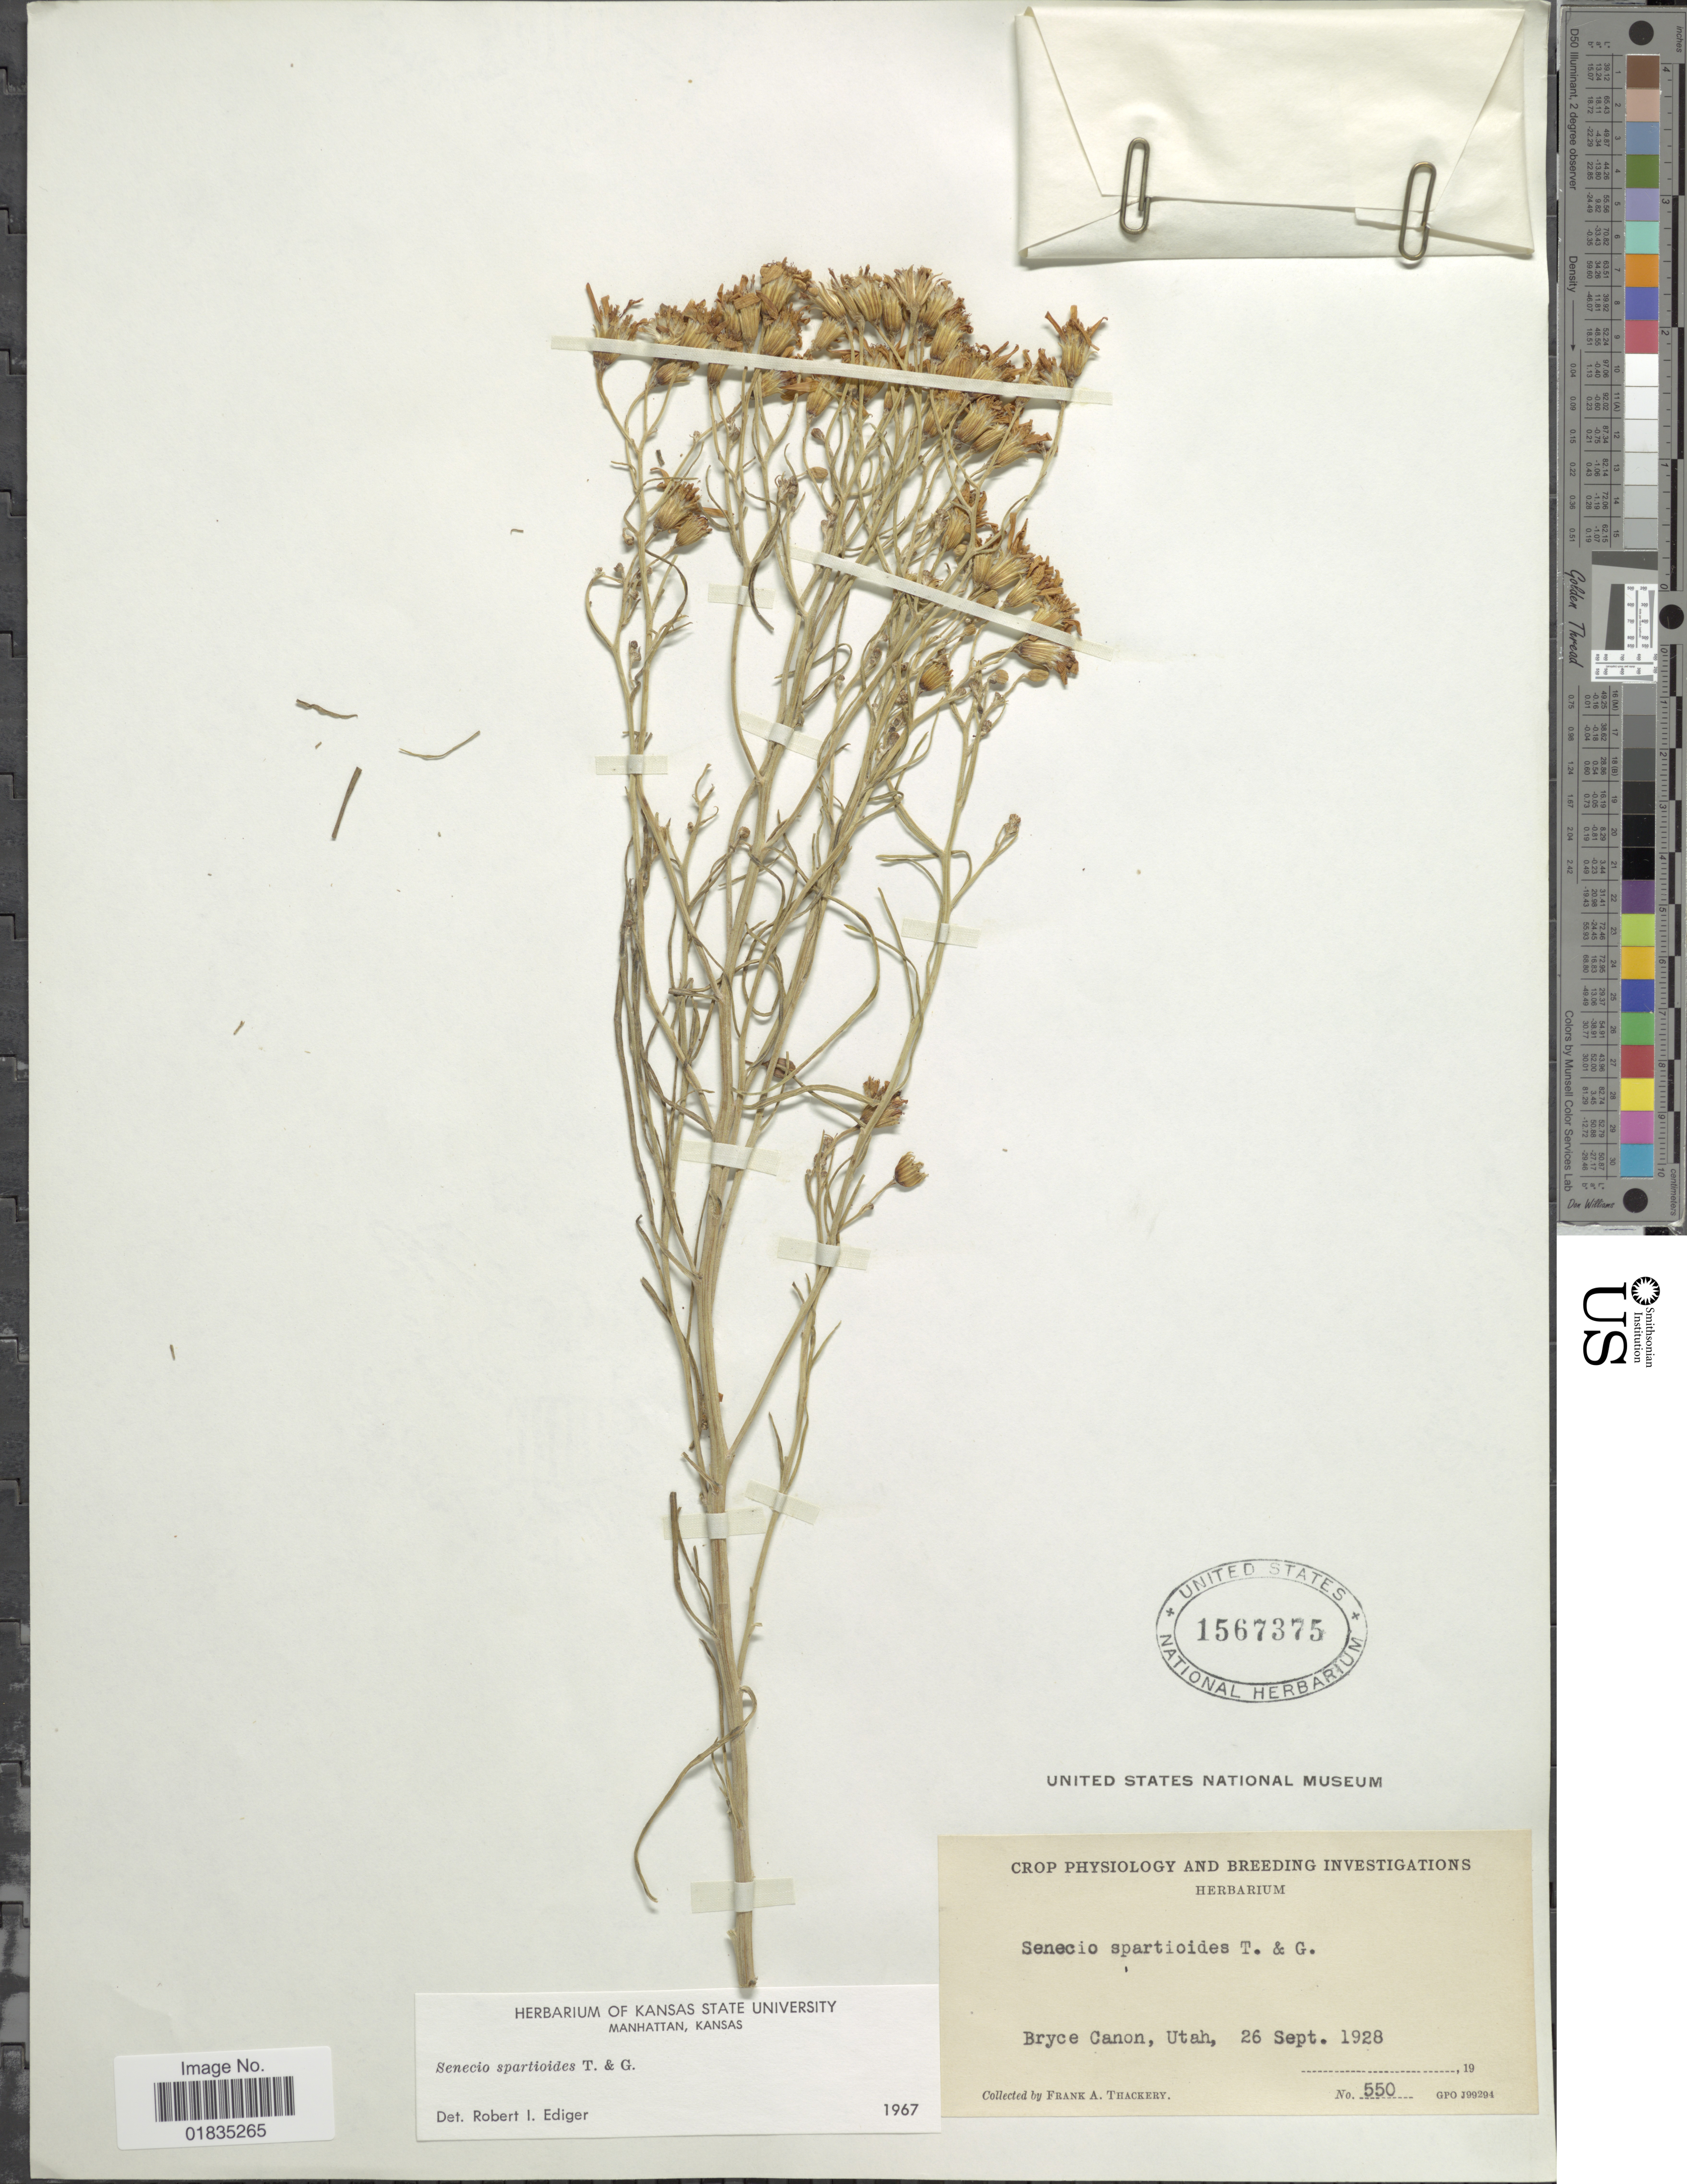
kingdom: Plantae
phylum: Tracheophyta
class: Magnoliopsida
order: Asterales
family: Asteraceae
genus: Senecio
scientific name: Senecio spartioides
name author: Torr. & A. Gray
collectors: F. Thackery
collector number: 550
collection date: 1928-09-26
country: United States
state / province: Utah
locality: Bryce Canon.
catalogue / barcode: US 1567375